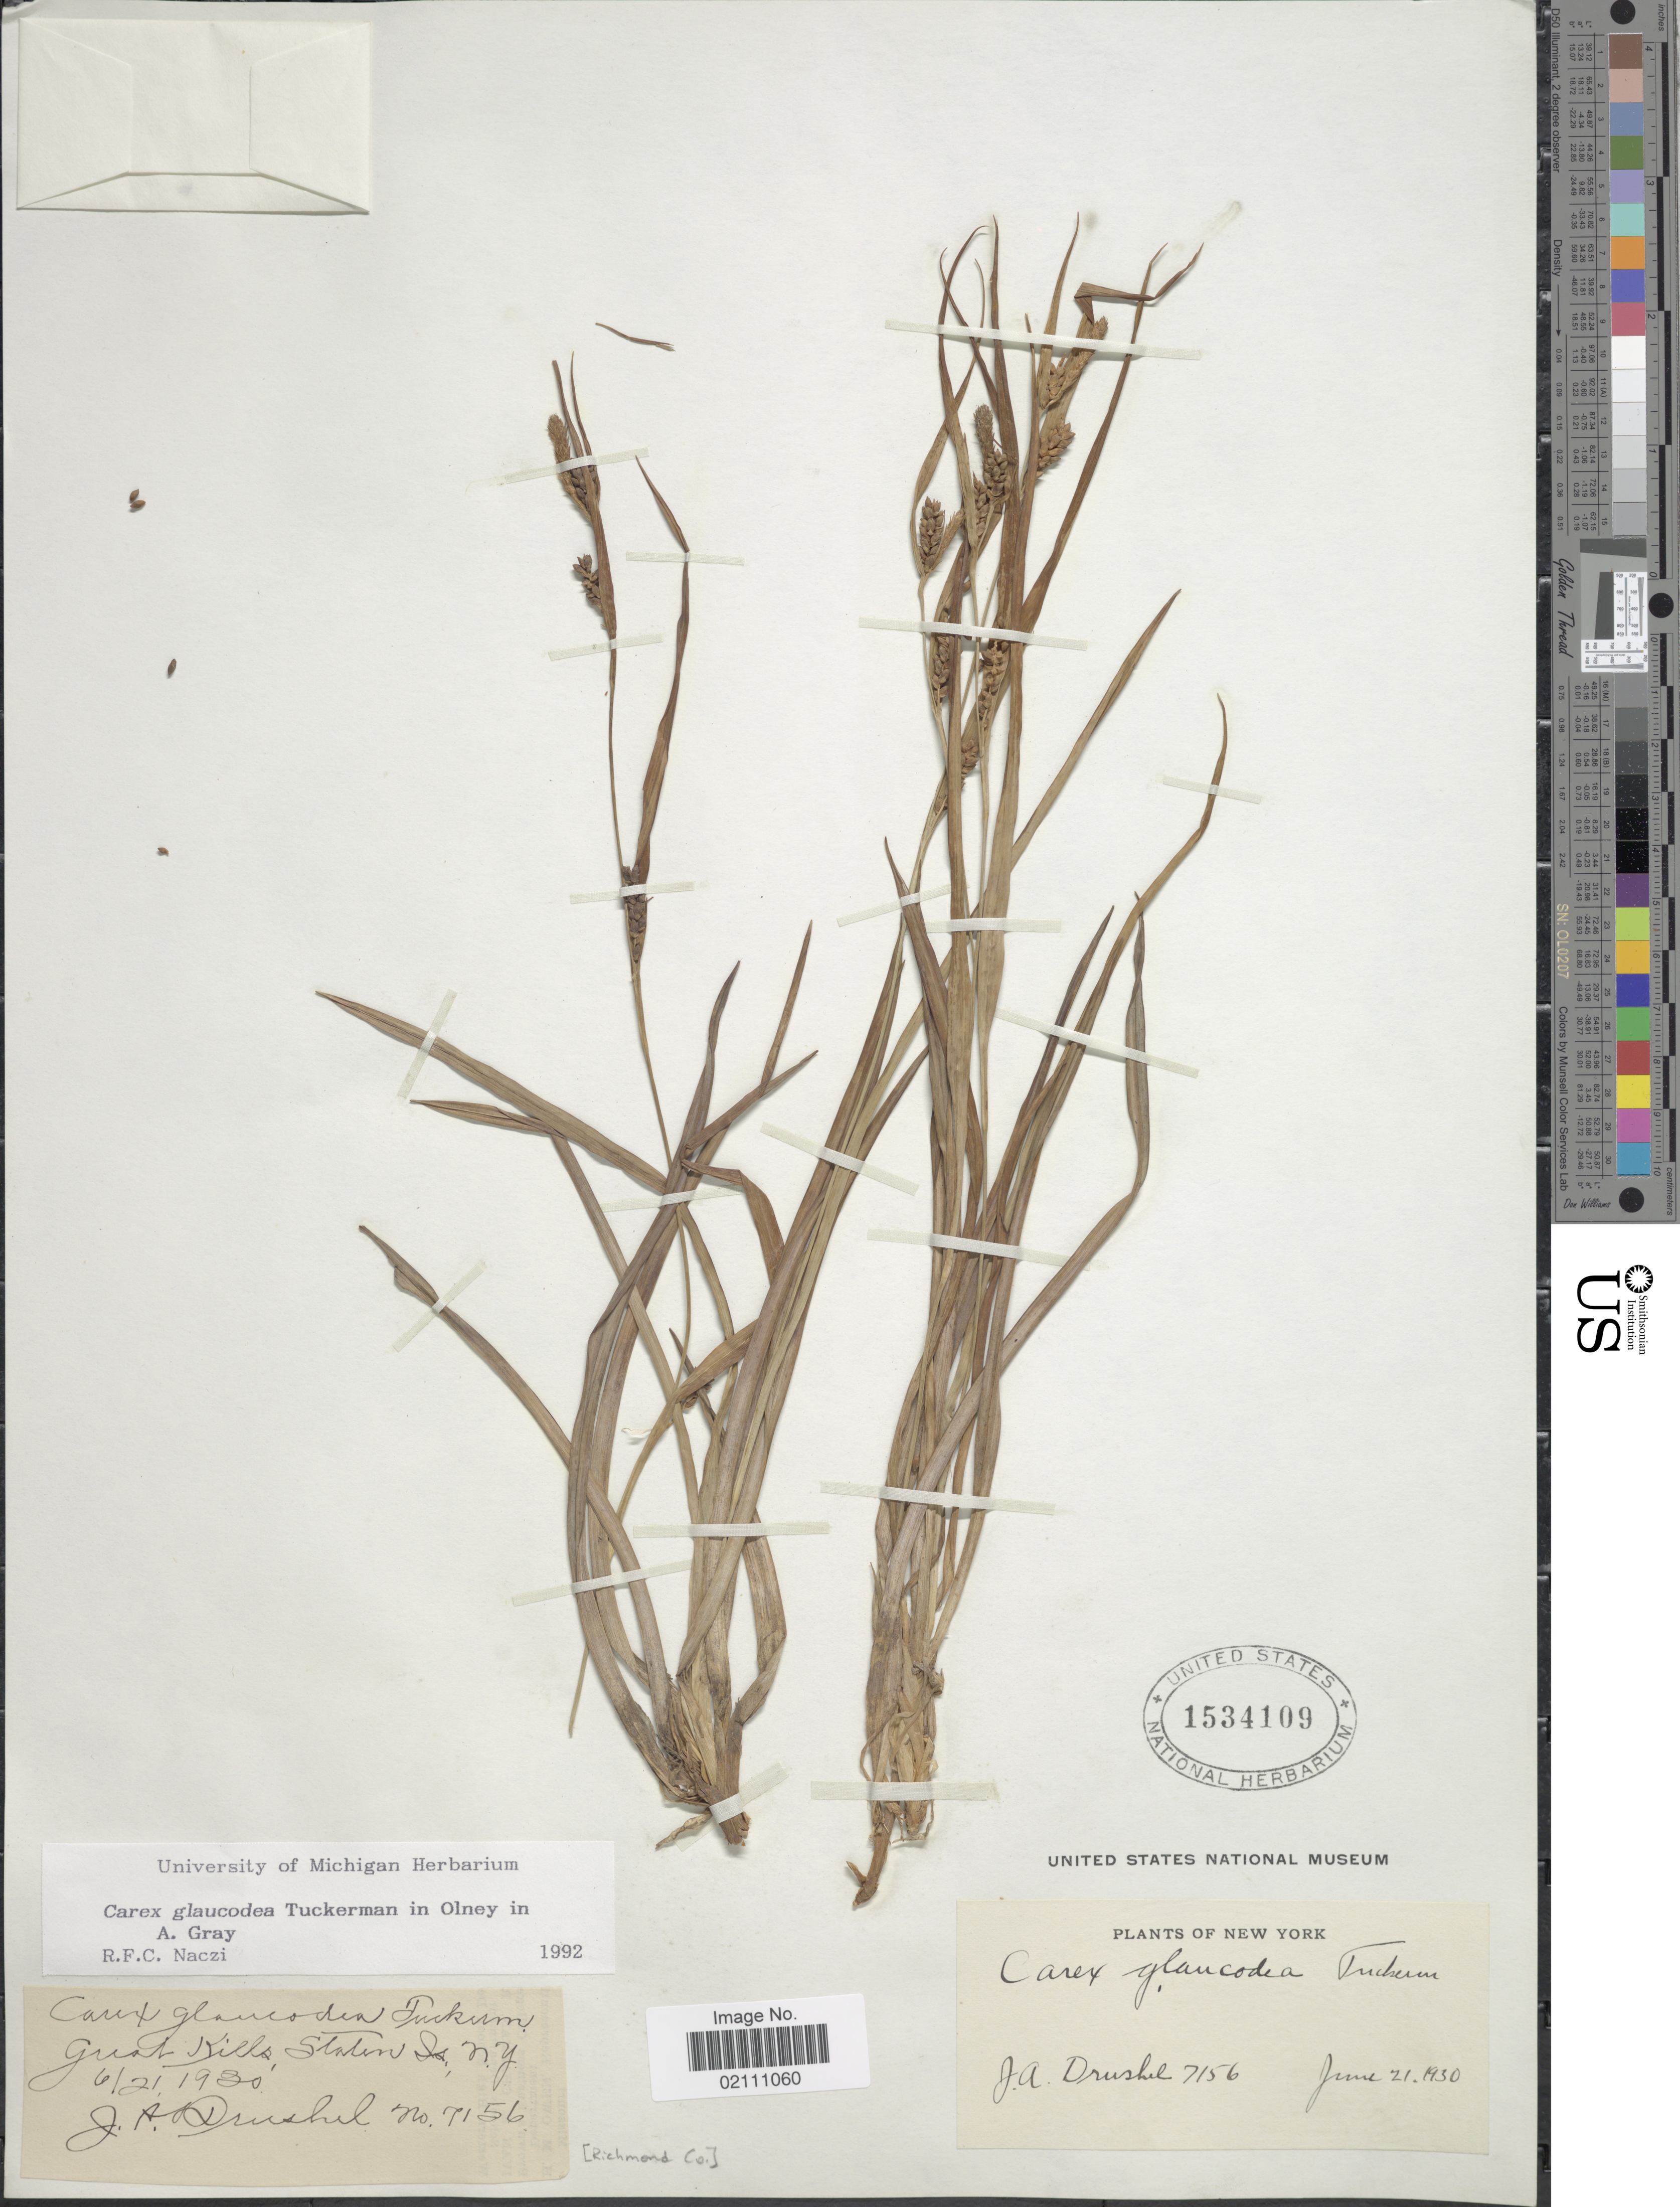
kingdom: Plantae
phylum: Tracheophyta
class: Liliopsida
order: Poales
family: Cyperaceae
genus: Carex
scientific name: Carex glaucodea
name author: Tuck. ex Olney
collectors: J. A. Drushel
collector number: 7156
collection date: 1930-06-21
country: United States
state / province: New York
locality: Great Kills, Staten Is., N. Y.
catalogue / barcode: US 1534109